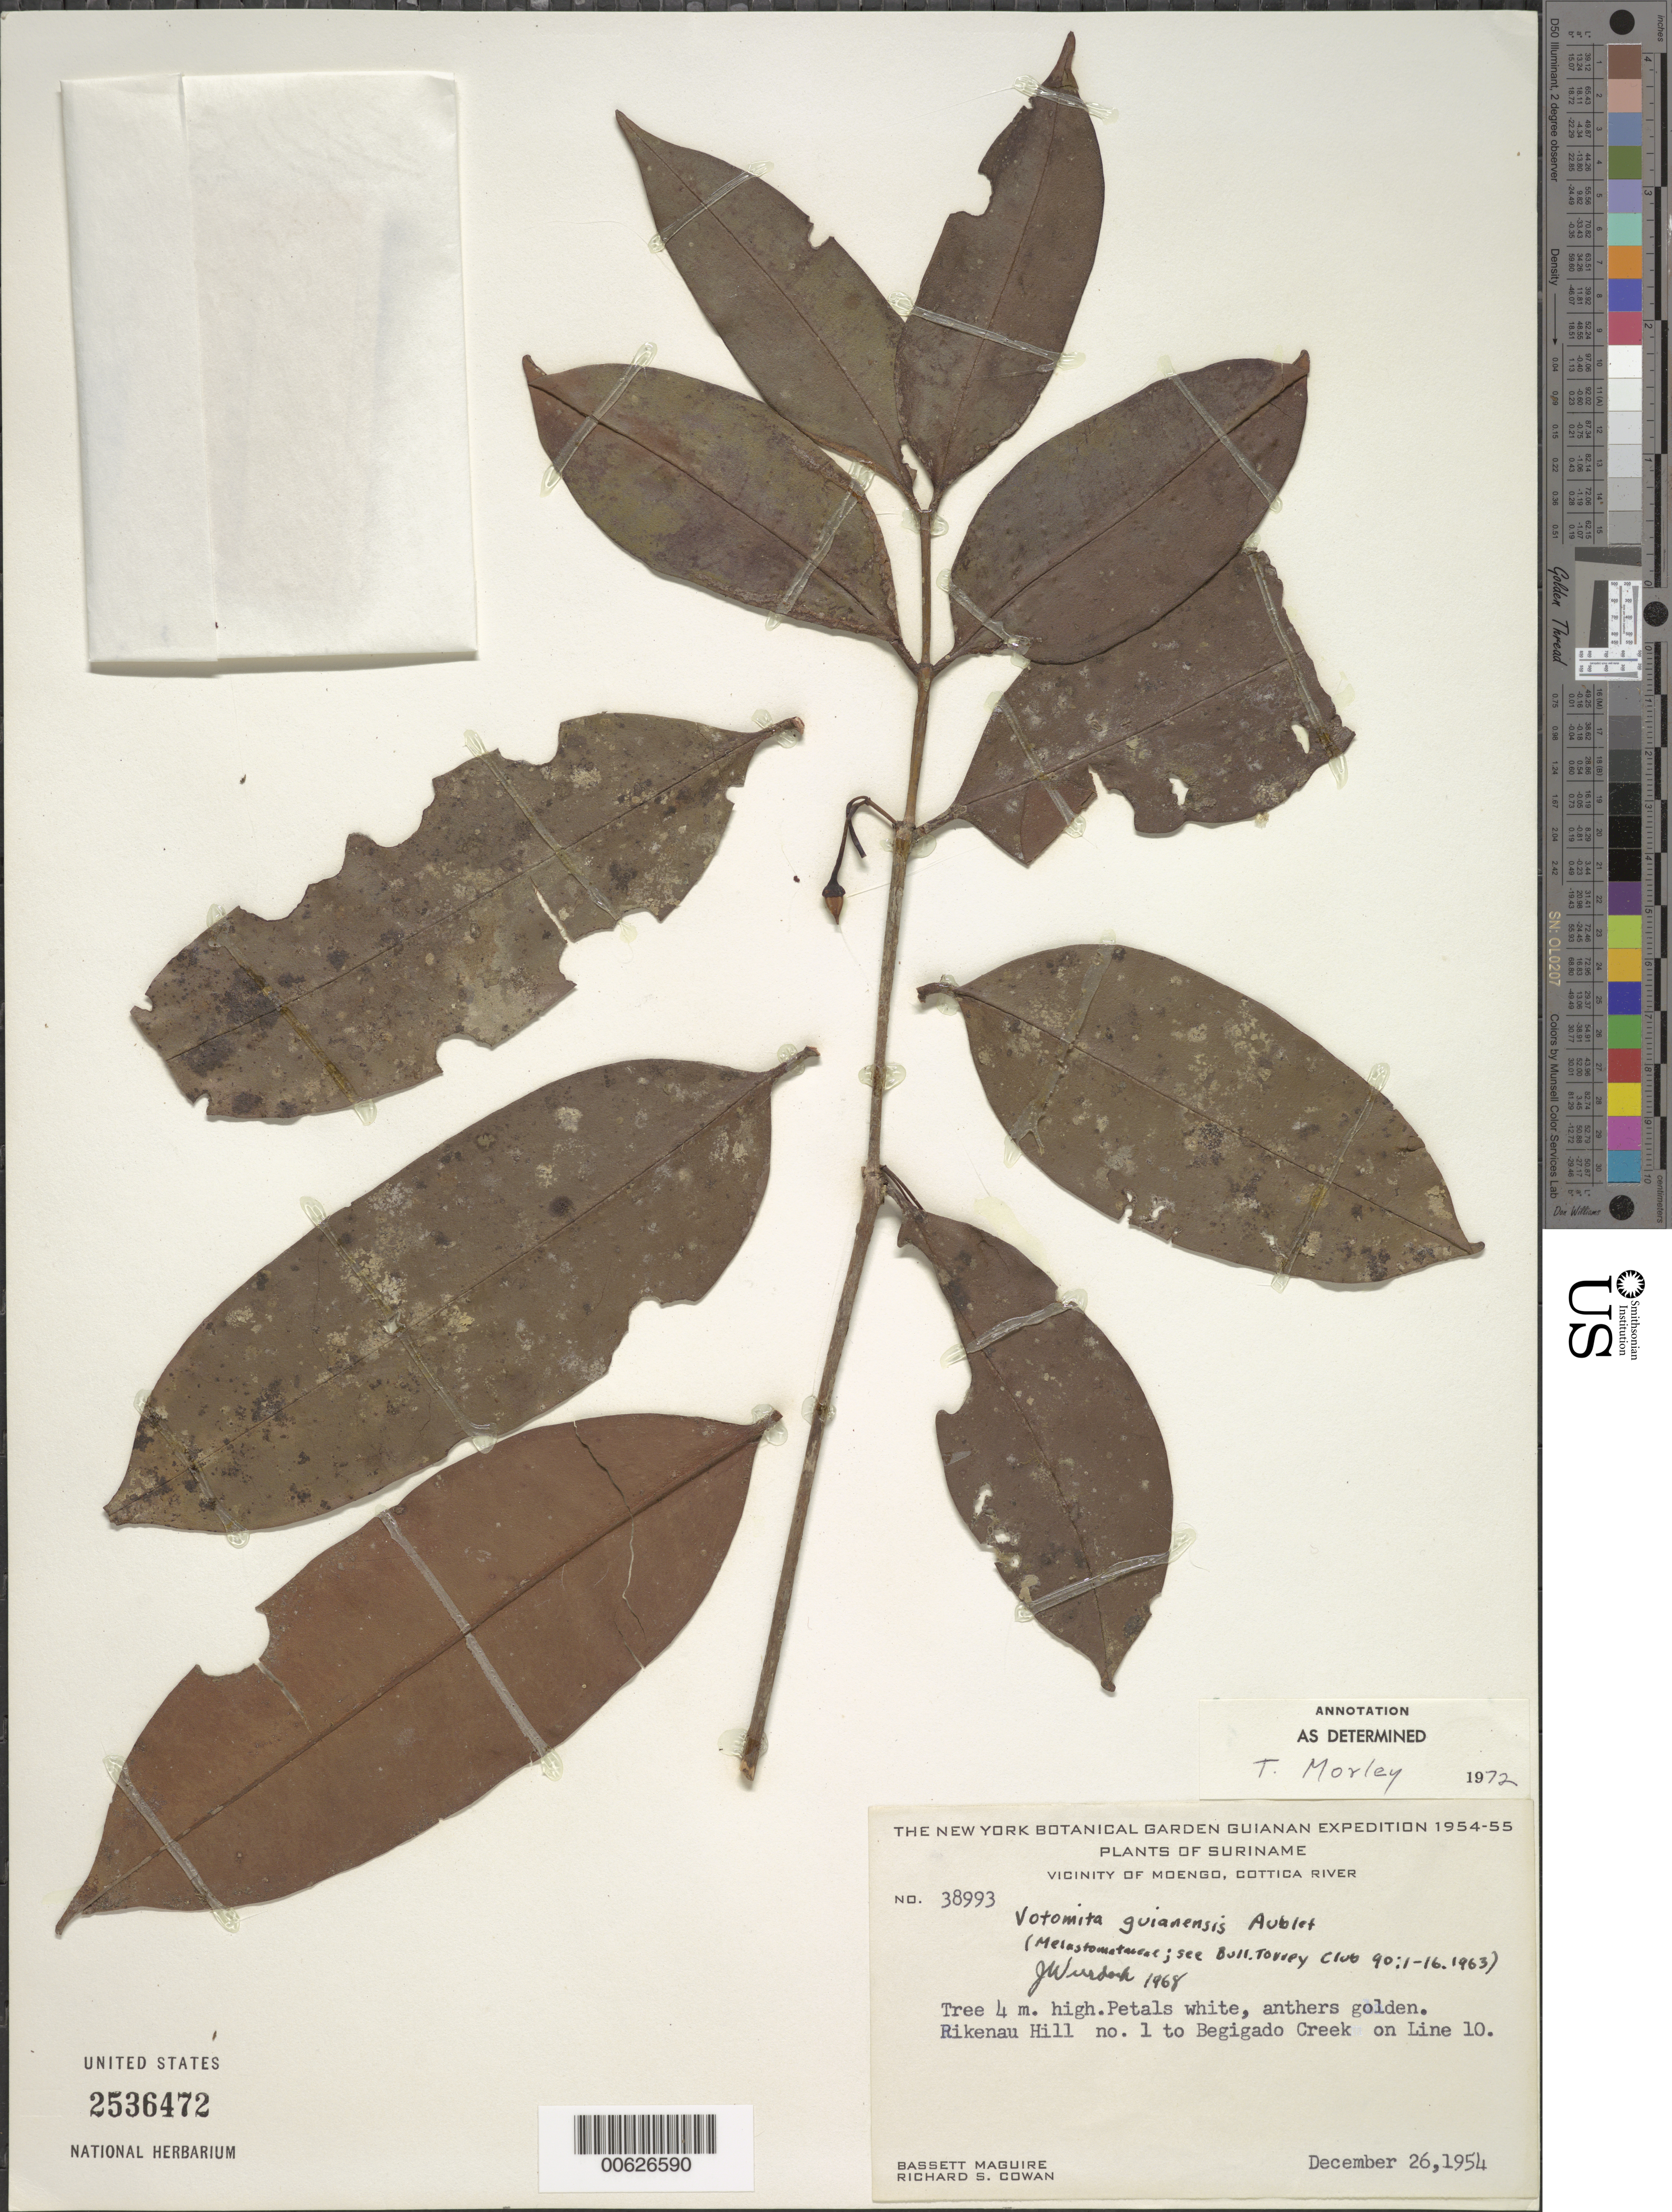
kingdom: Plantae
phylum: Tracheophyta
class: Magnoliopsida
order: Myrtales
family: Melastomataceae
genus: Votomita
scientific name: Votomita guianensis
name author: Aubl.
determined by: Morley, T.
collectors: B. Maguire & R. S. Cowan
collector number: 38993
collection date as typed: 26-Dec-54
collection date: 1954-12-26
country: Suriname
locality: Cottica River, vic. of Moengo, Rikenau Hill no. 3 to Begigado Creek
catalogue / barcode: US 2536472